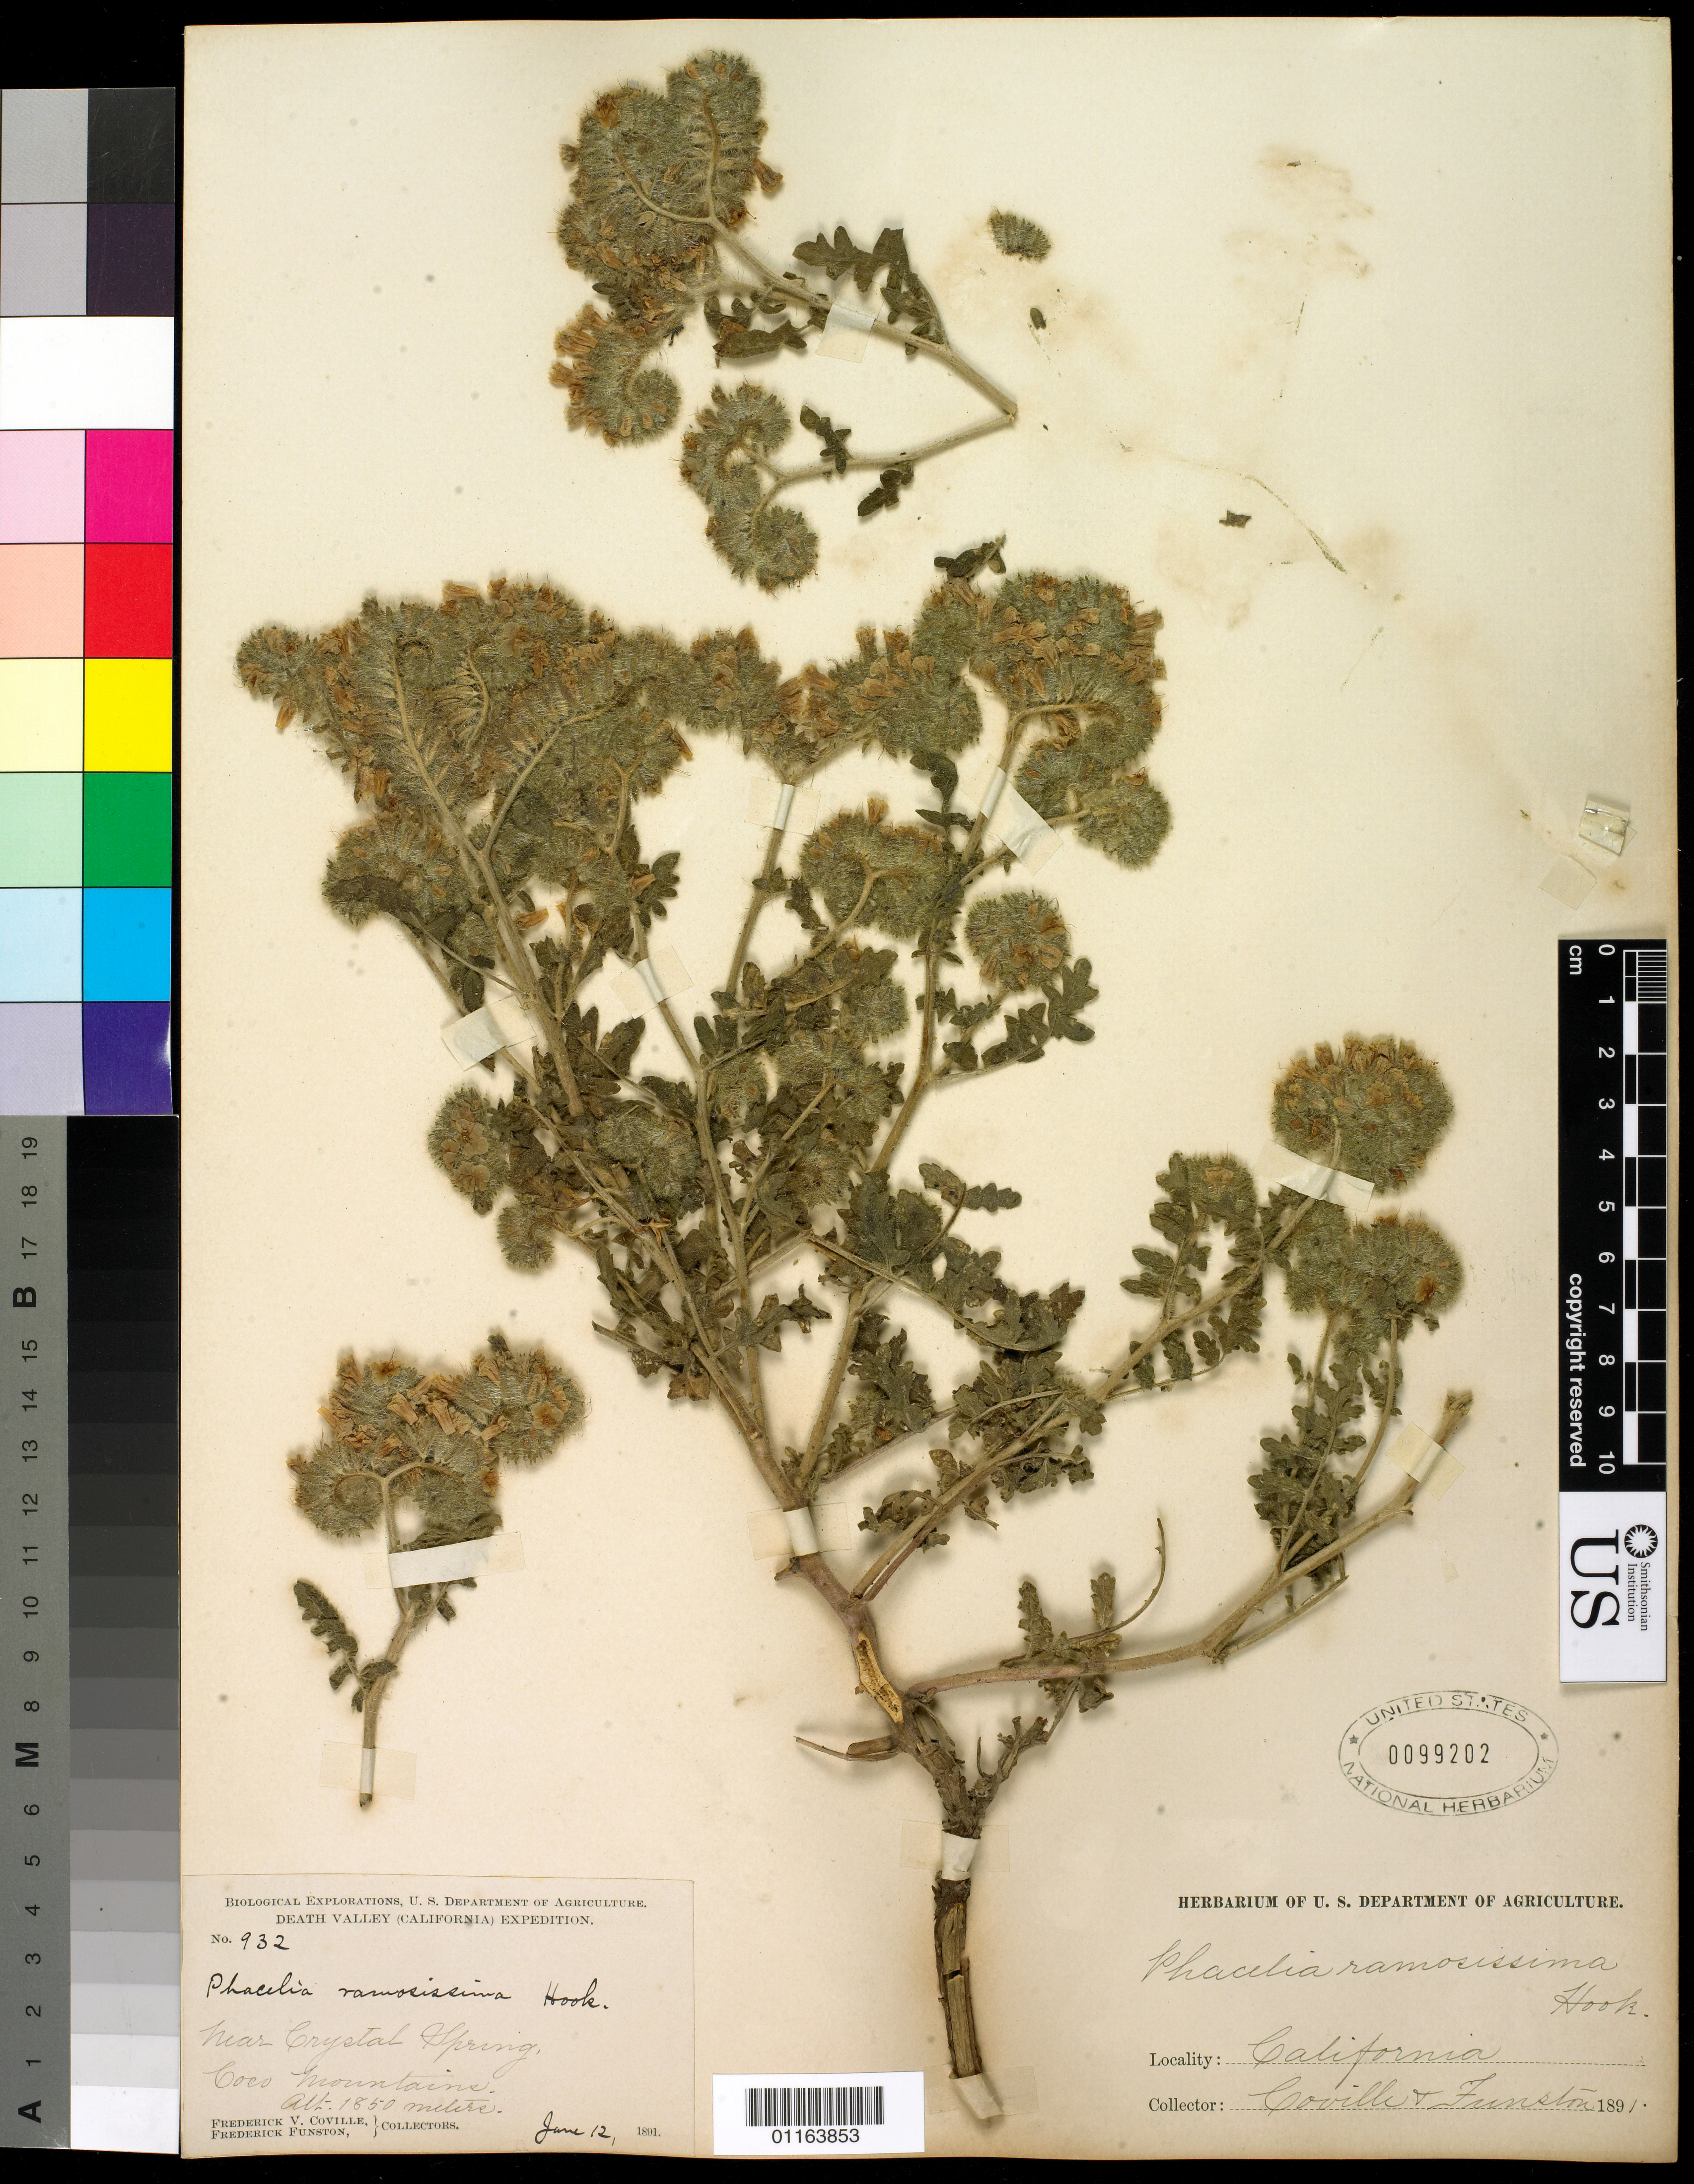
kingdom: Plantae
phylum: Tracheophyta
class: Magnoliopsida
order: Boraginales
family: Hydrophyllaceae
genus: Phacelia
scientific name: Phacelia ramosissima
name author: Douglas ex Lehm.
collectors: F. V. Coville & F. Funston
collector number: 932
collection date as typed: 12 Jun 1891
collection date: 1891-06-12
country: United States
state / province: California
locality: near Crystal Spring, Coco Mountains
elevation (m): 1850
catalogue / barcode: US 99202